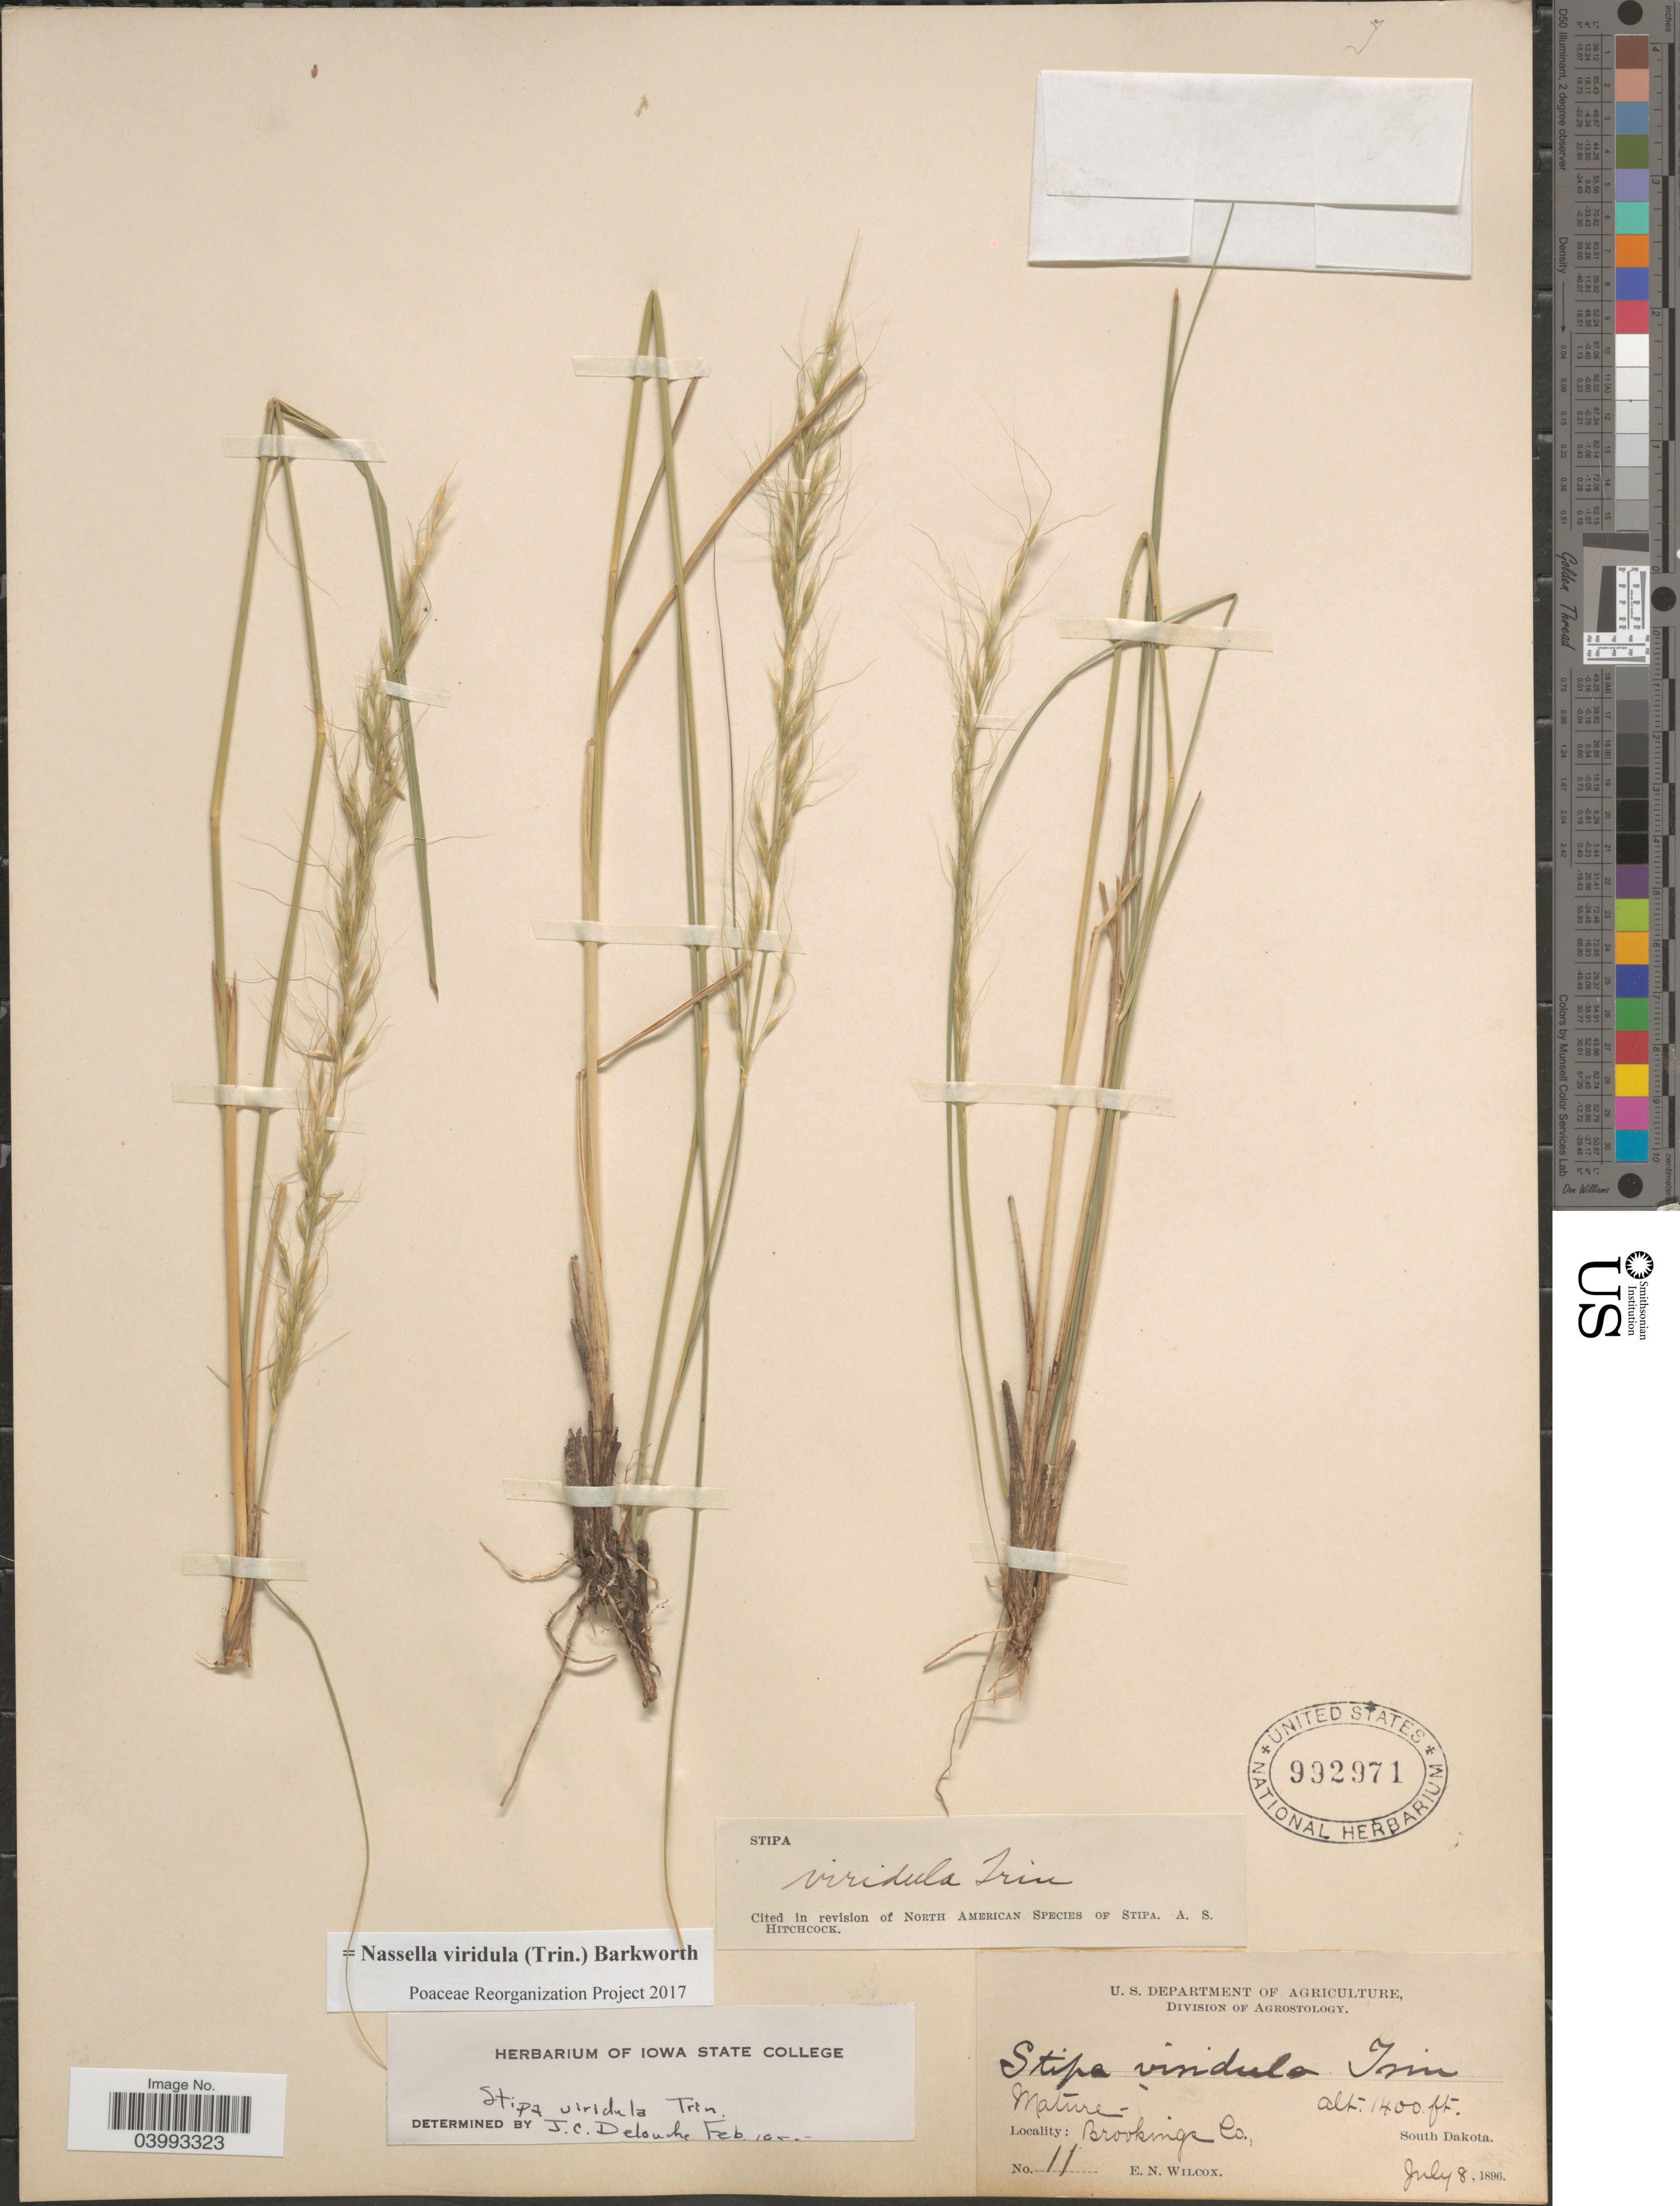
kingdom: Plantae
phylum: Tracheophyta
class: Liliopsida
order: Poales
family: Poaceae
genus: Nassella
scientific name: Nassella viridula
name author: (Trin.) Barkworth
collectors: E. Wilcox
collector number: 11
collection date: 1896-07-08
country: United States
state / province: South Dakota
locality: Brookings Co.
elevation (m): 427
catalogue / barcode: US 992971